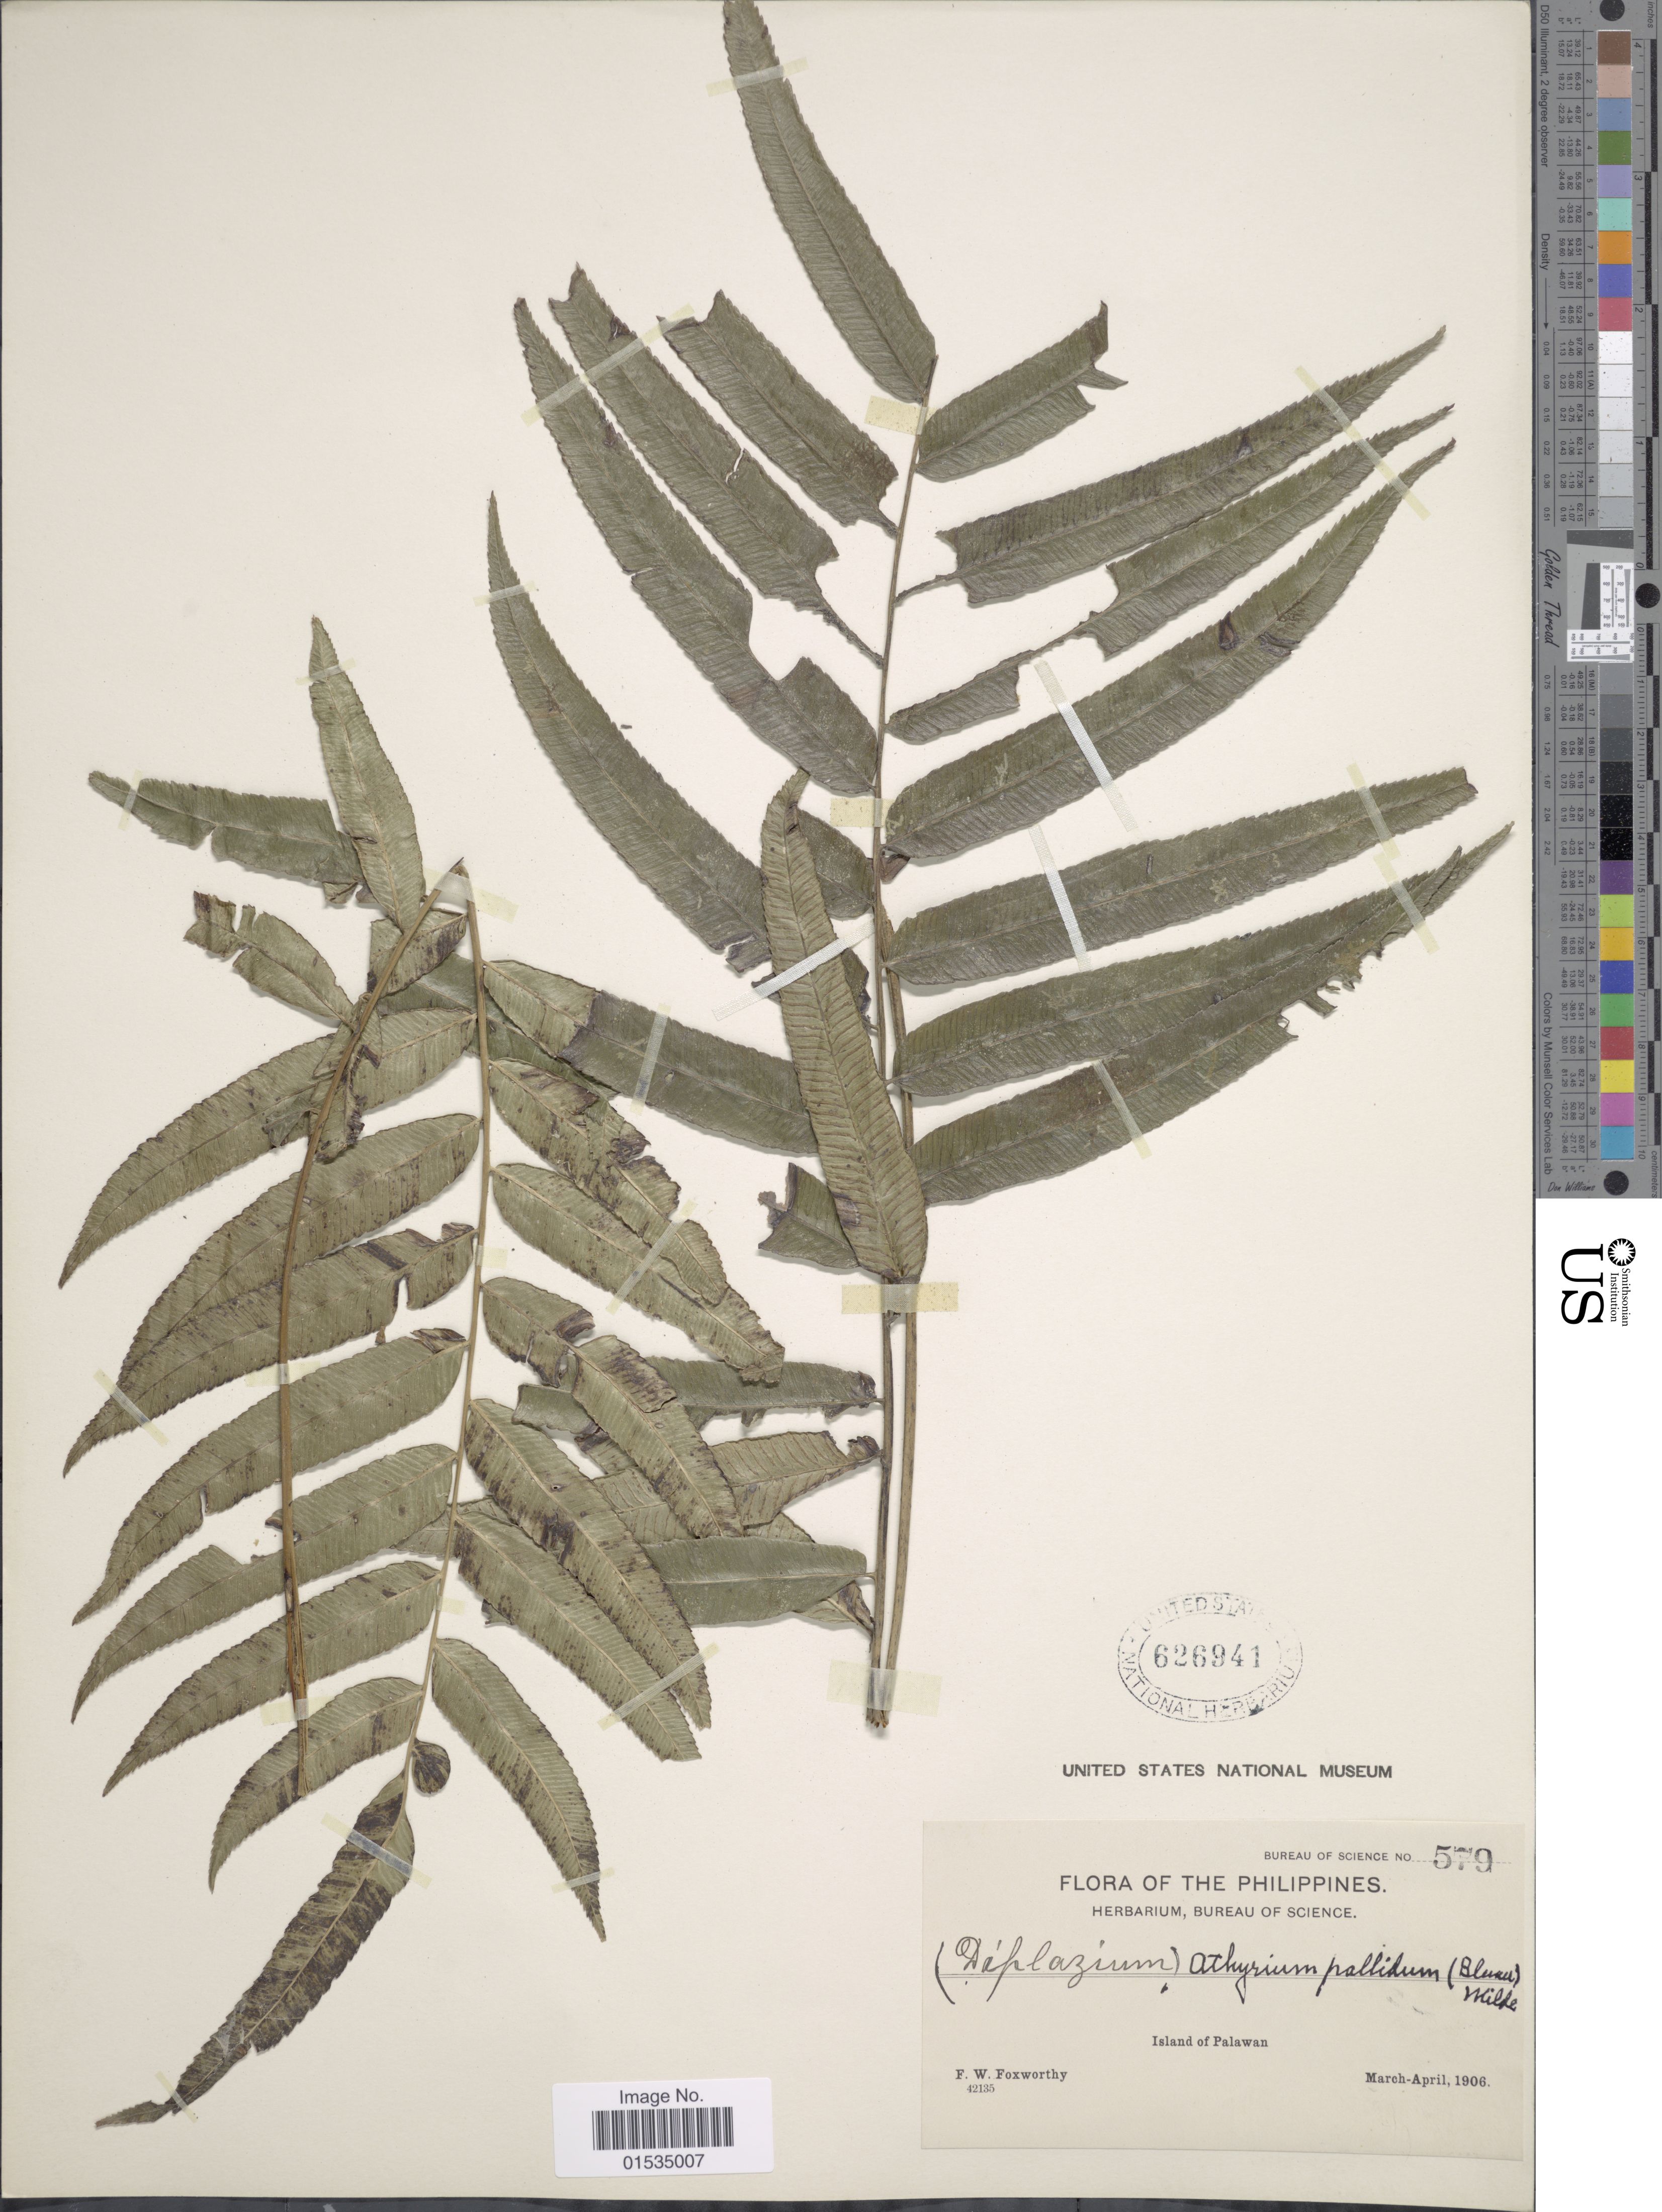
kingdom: Plantae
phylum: Tracheophyta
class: Polypodiopsida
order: Polypodiales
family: Athyriaceae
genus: Diplazium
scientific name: Diplazium pallidum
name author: (Blume) T. Moore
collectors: F. W. Foxworthy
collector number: Bureau of Science 579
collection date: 1906-03/1906-04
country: Philippines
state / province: Mimaropa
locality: Island of Palawan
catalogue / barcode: US 626941